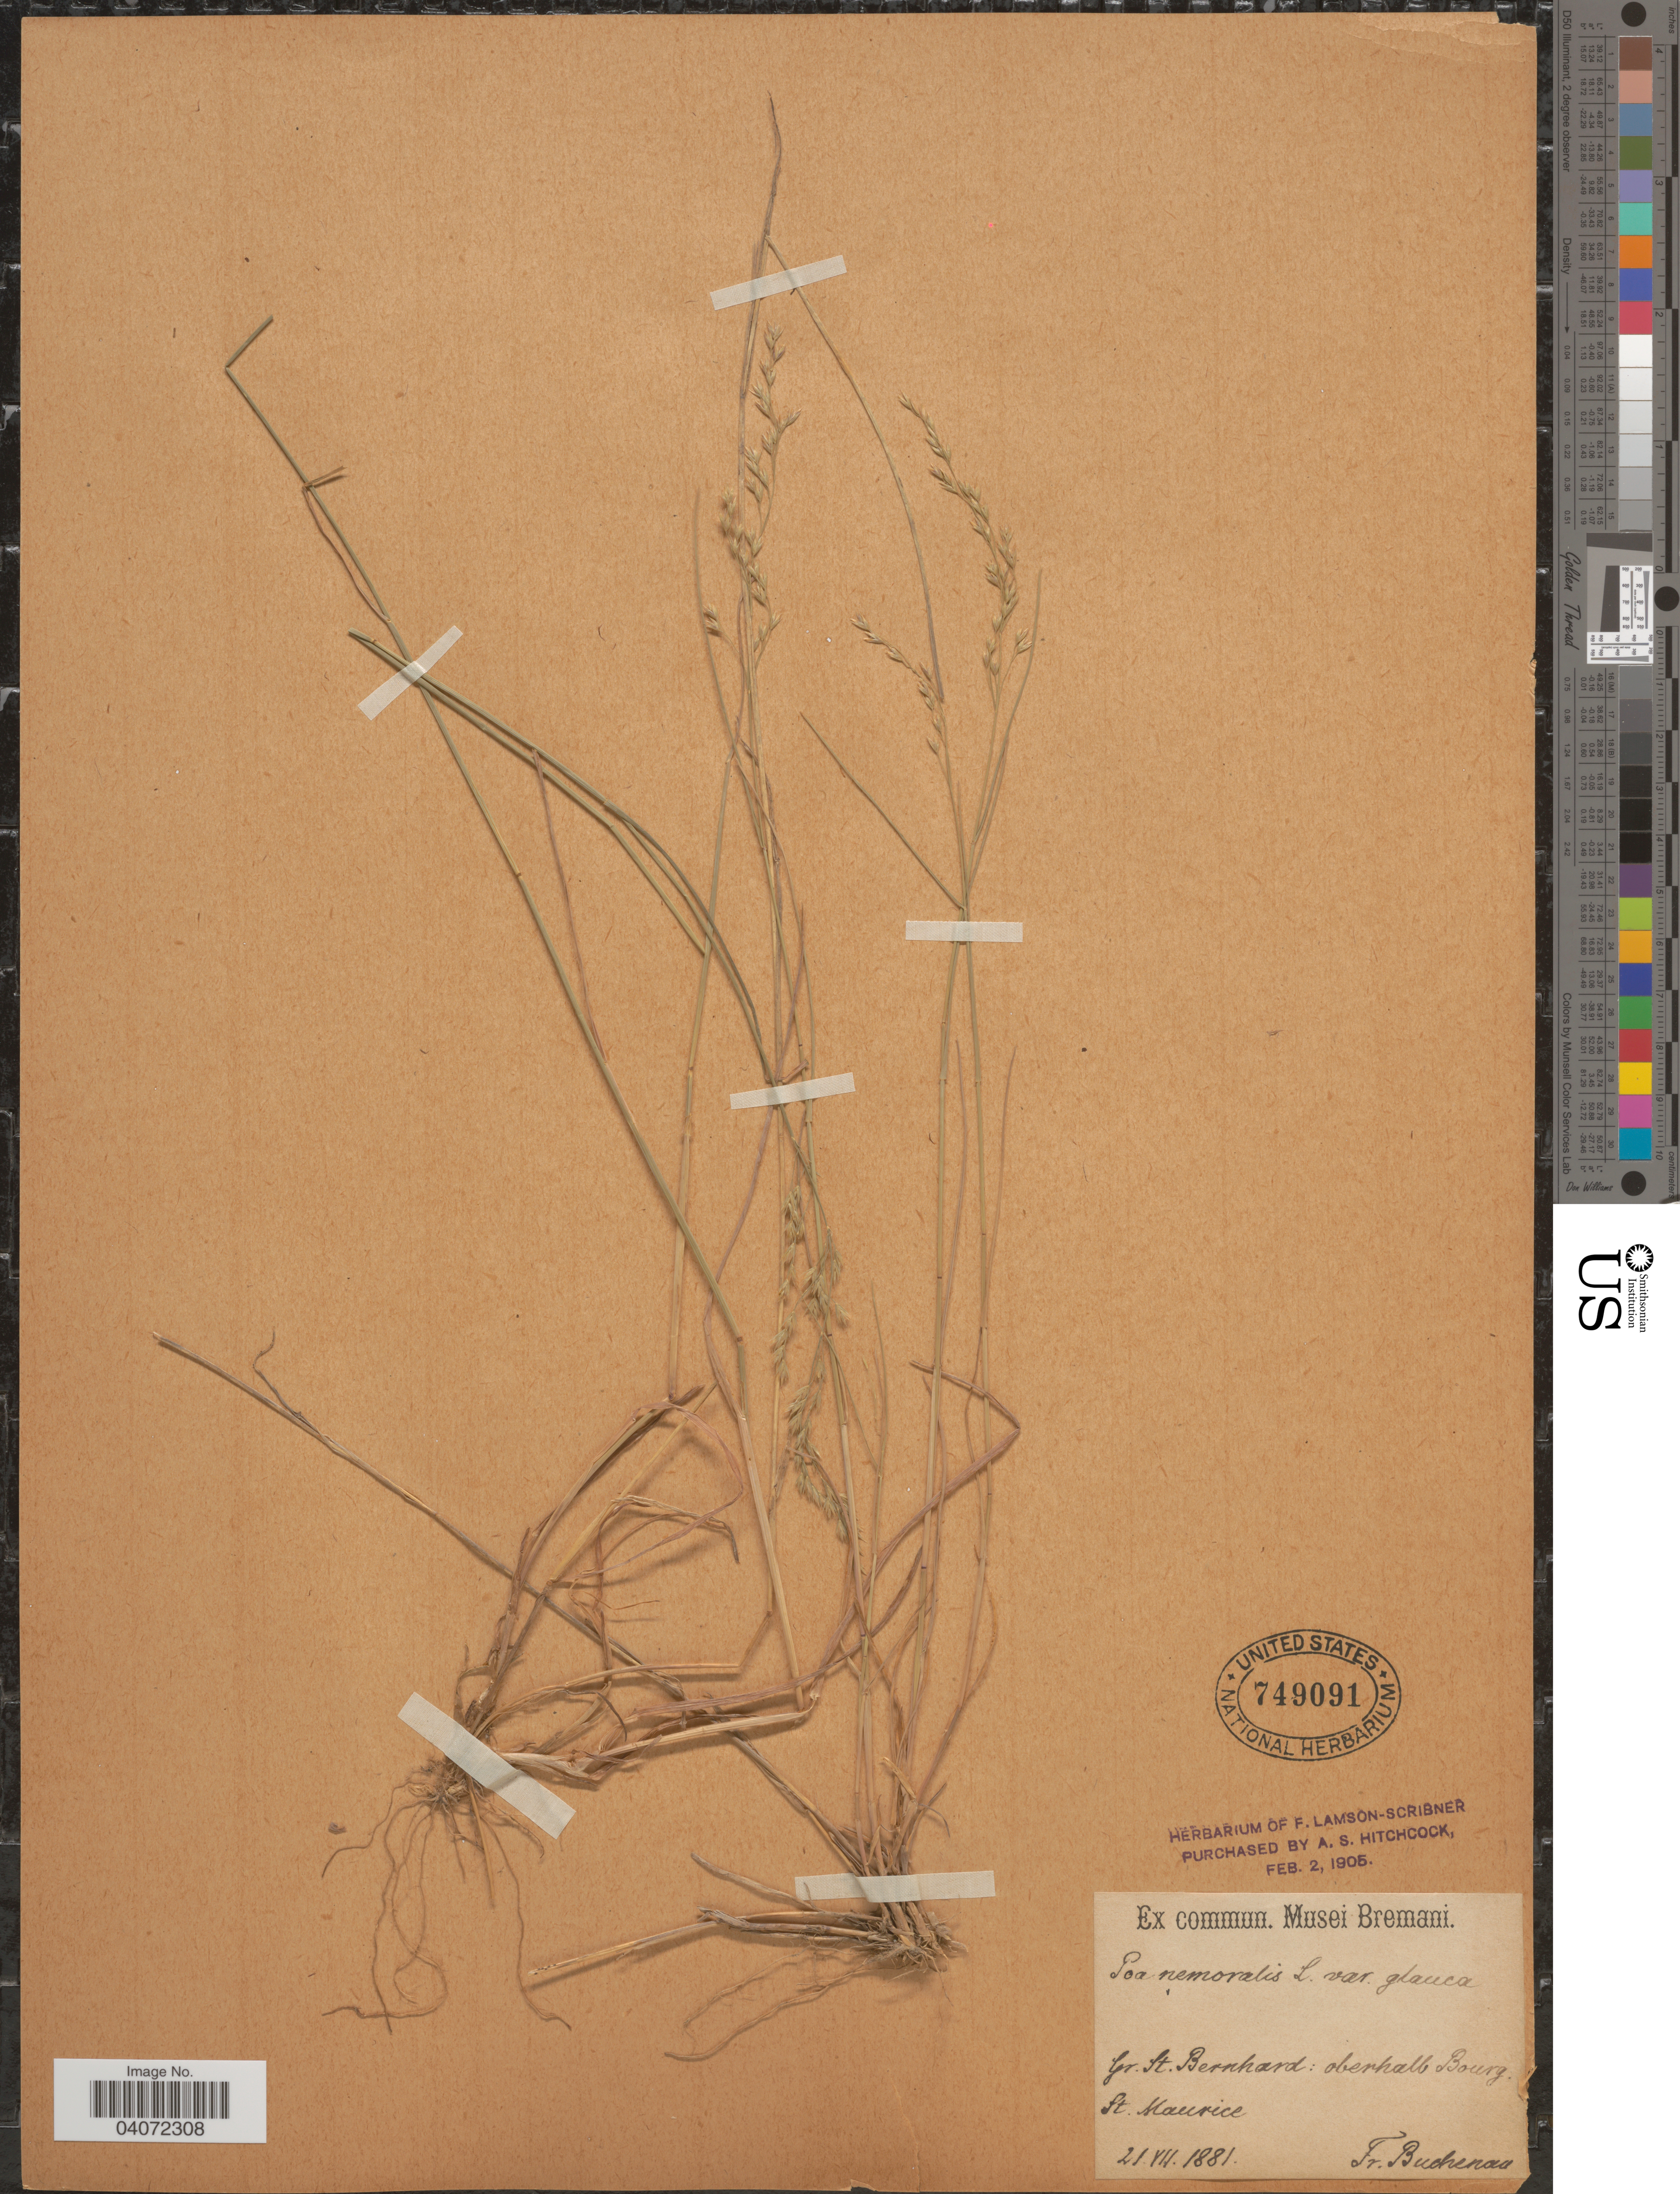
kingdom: Plantae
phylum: Tracheophyta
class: Liliopsida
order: Poales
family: Poaceae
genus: Poa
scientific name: Poa nemoralis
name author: L.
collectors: F. Buchenau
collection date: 1881-07-21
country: Switzerland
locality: Gr. St. Bernhard: oberhall Bourg St. Maurice.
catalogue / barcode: US 749091